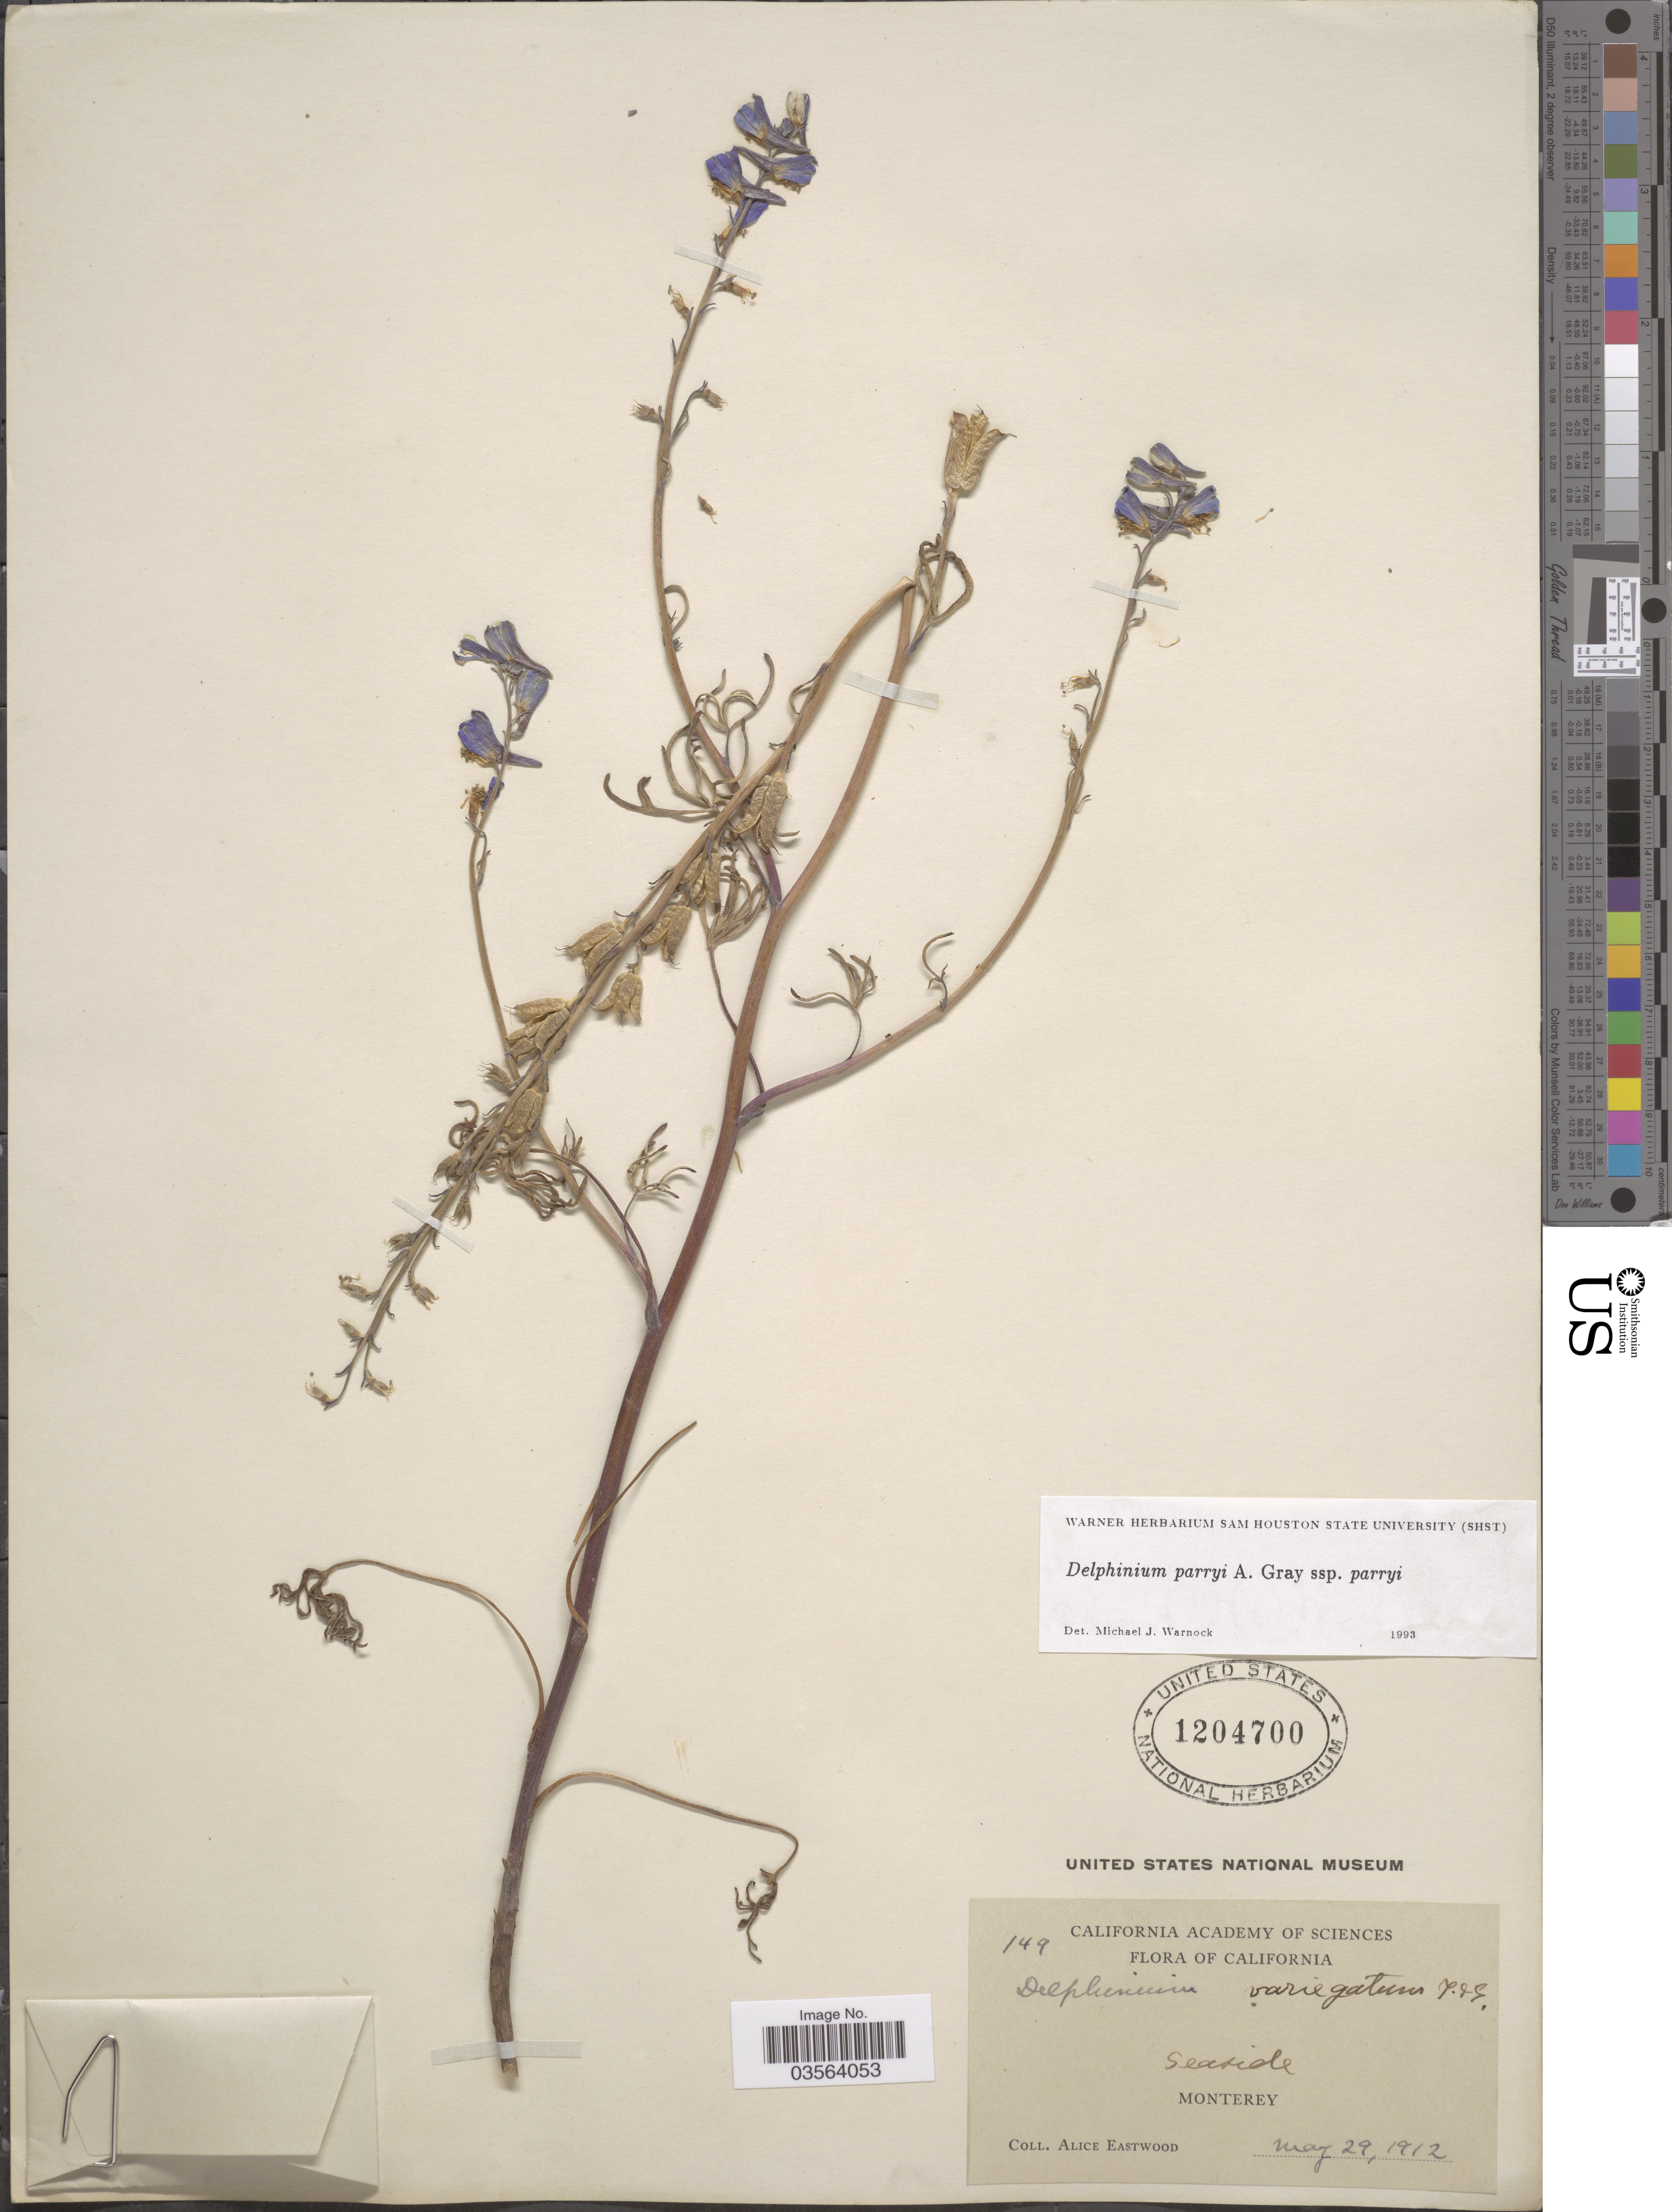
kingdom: Plantae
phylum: Tracheophyta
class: Magnoliopsida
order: Ranunculales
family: Ranunculaceae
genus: Delphinium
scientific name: Delphinium parryi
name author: A. Gray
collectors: A. Eastwood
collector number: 149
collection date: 1912-05-29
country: United States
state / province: California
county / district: Monterey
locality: Seaside. Monterey.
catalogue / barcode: US 1204700